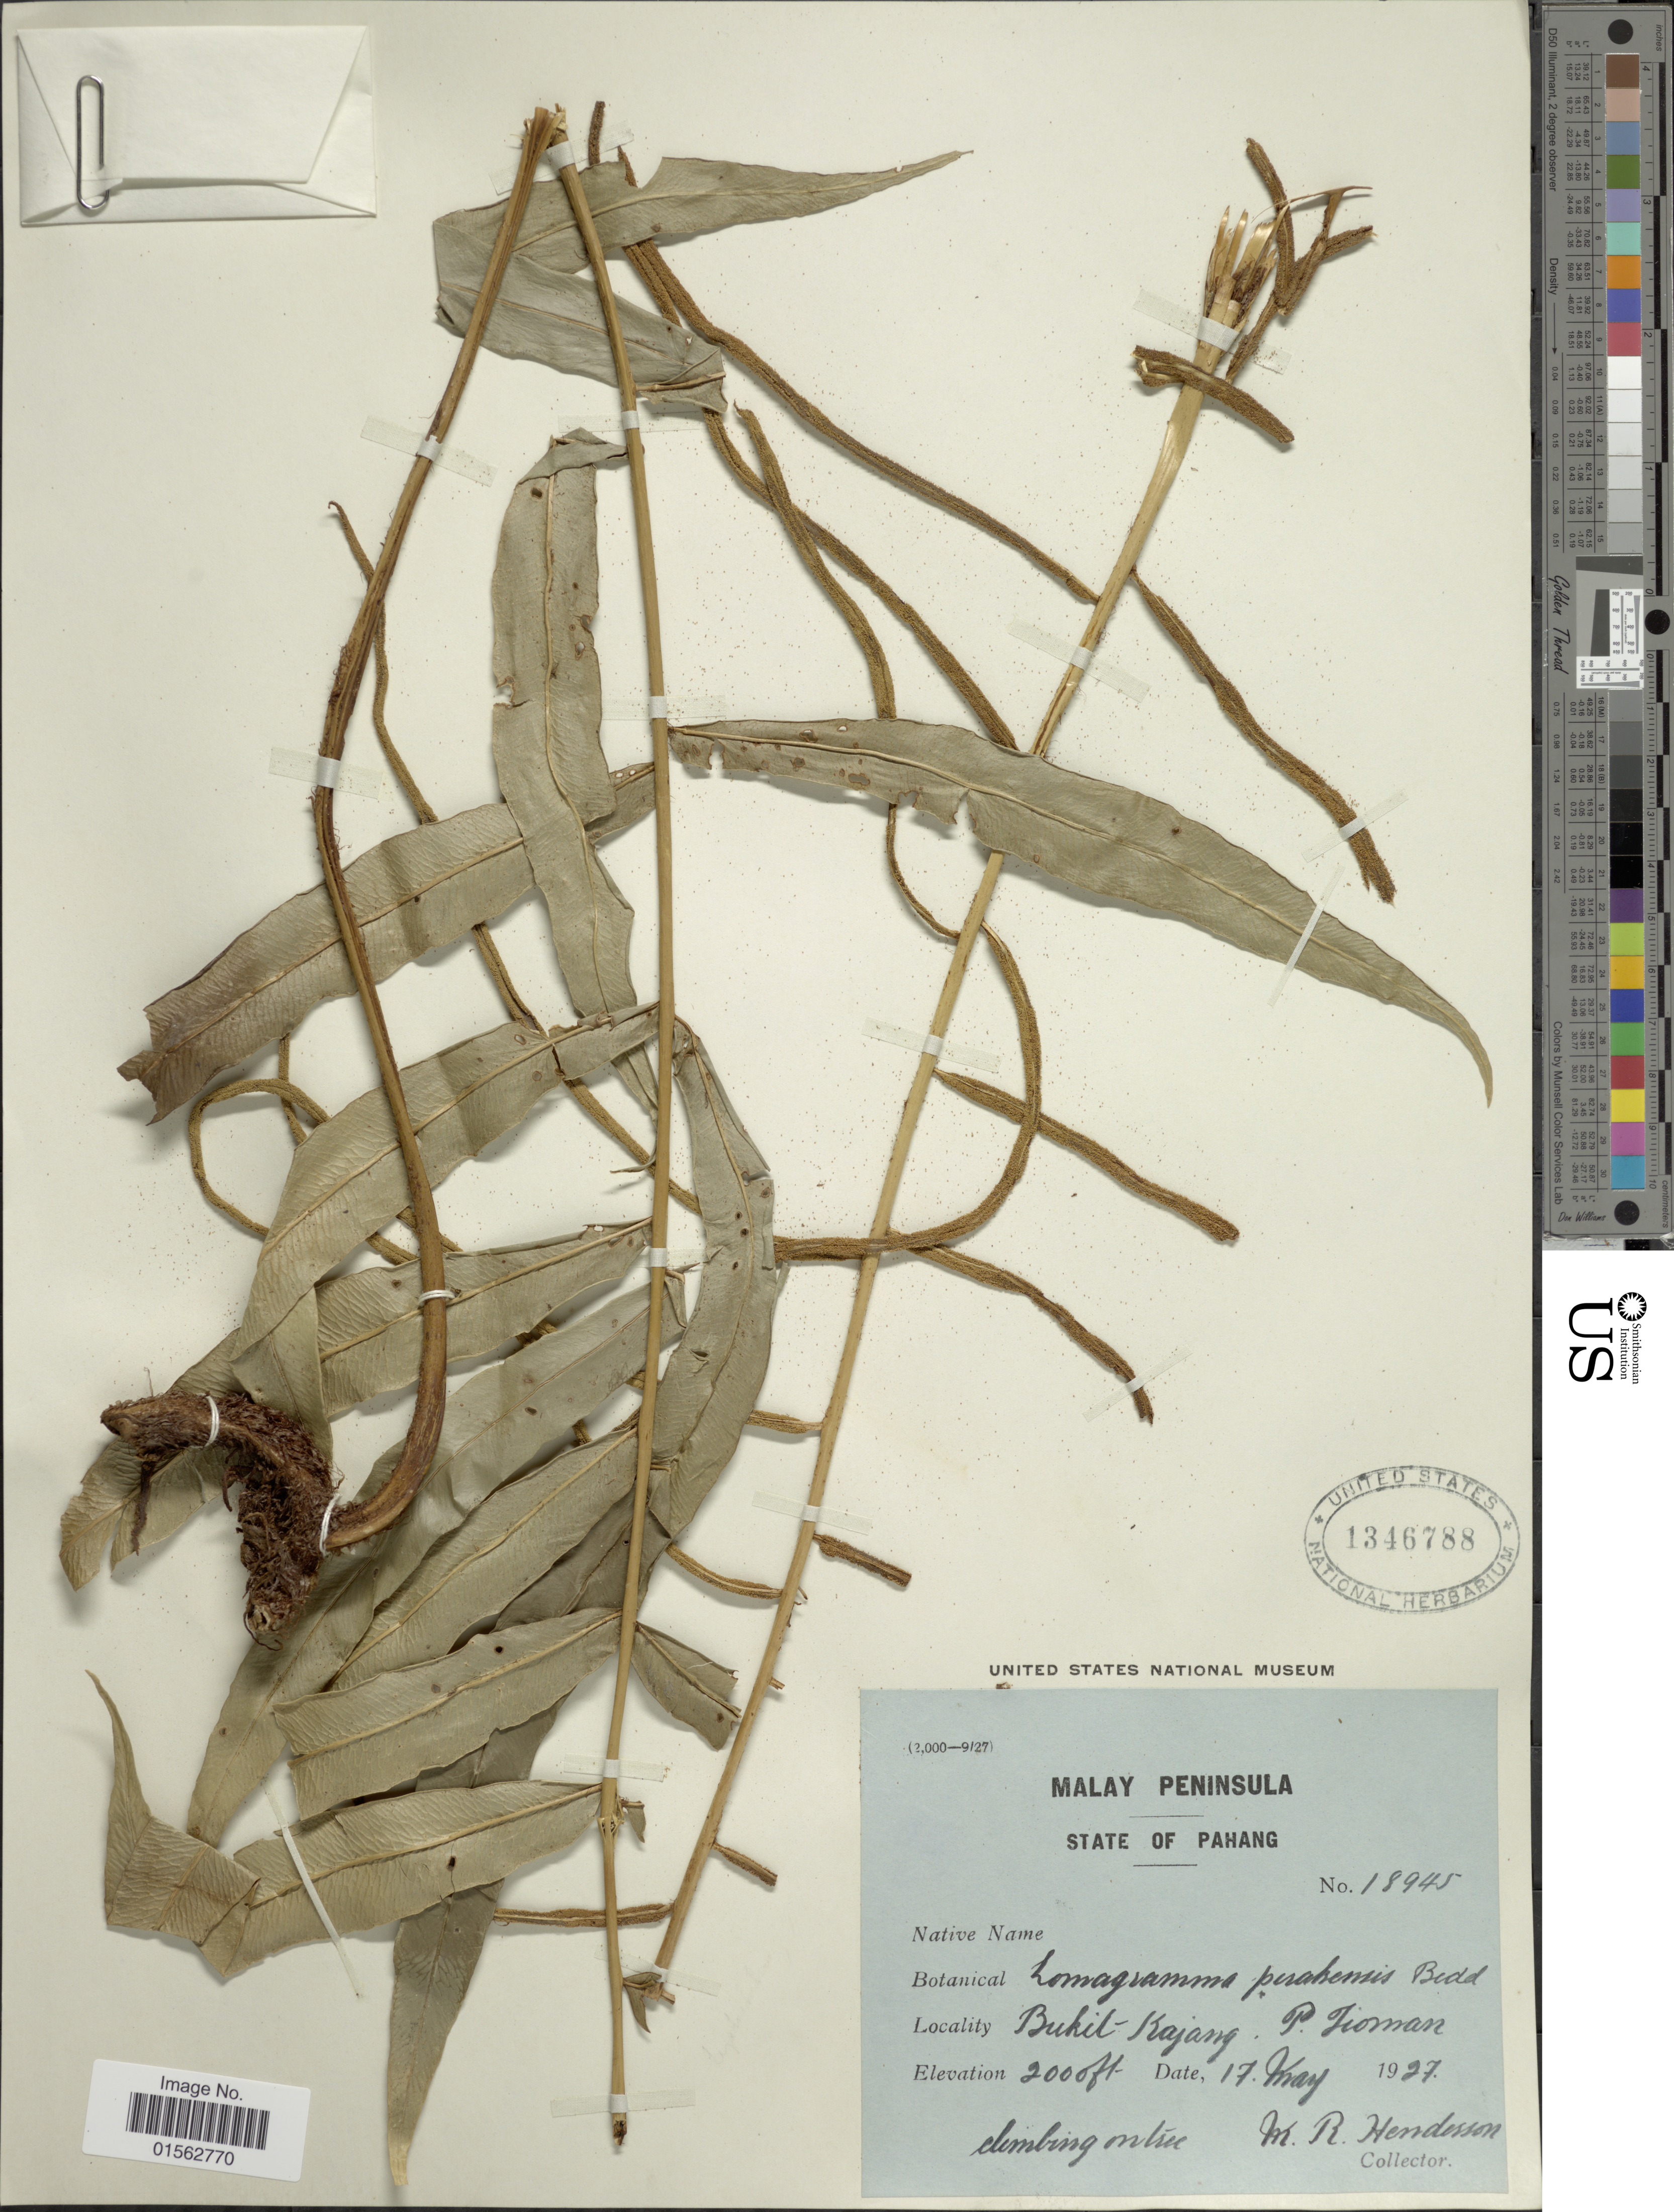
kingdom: Plantae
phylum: Tracheophyta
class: Polypodiopsida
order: Polypodiales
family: Dryopteridaceae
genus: Lomagramma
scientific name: Lomagramma perakensis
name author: Bedd.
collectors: M. Henderson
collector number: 18945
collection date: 1927-05-17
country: Malaysia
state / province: Pahang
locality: Malay Peninsula, Bukit- Kajang, P. Tioman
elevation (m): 610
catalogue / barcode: US 1346788